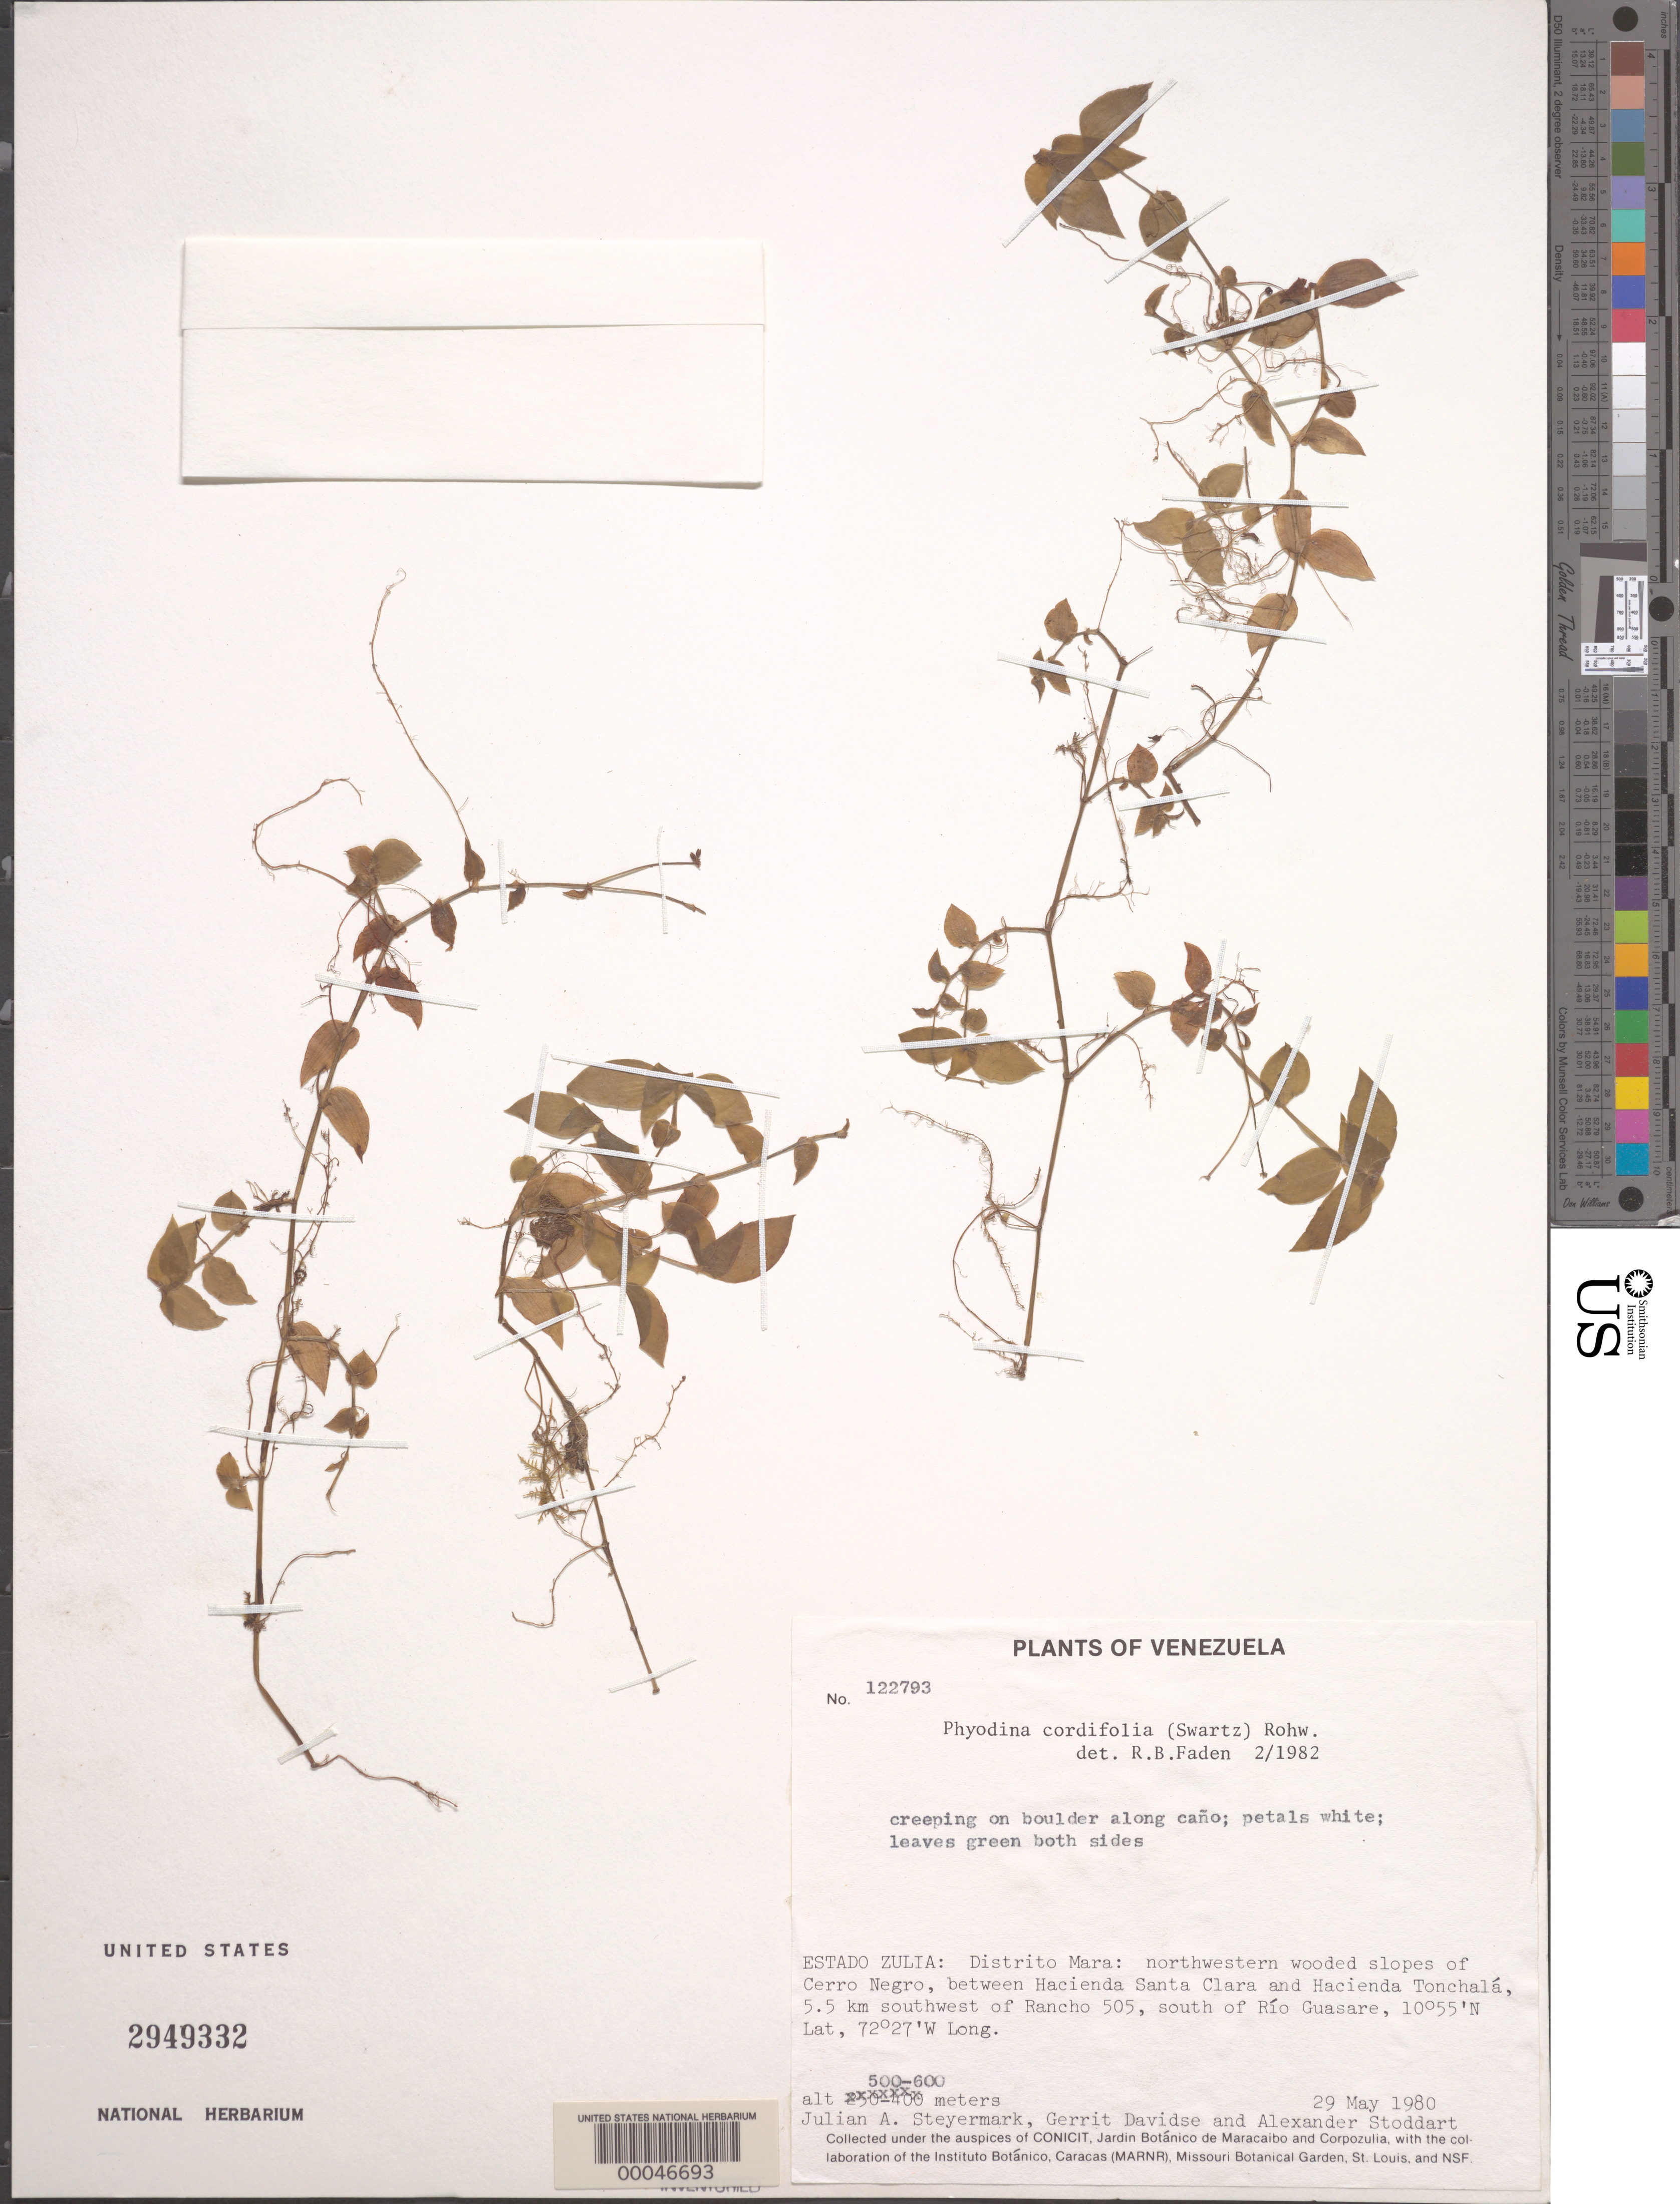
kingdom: Plantae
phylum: Tracheophyta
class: Liliopsida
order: Commelinales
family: Commelinaceae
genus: Callisia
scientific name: Callisia cordifolia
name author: (Sw.) E.S. Anderson & Woodson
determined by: Faden, Robert B., (US), Smithsonian Institution - National Museum of Natural History (UNITED STATES)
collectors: J. Steyermark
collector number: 122793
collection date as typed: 29 May 1980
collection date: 1980-05-29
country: Venezuela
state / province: Zulia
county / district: Mara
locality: Cerro negro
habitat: Boulder along cano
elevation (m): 500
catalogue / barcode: US 2949332